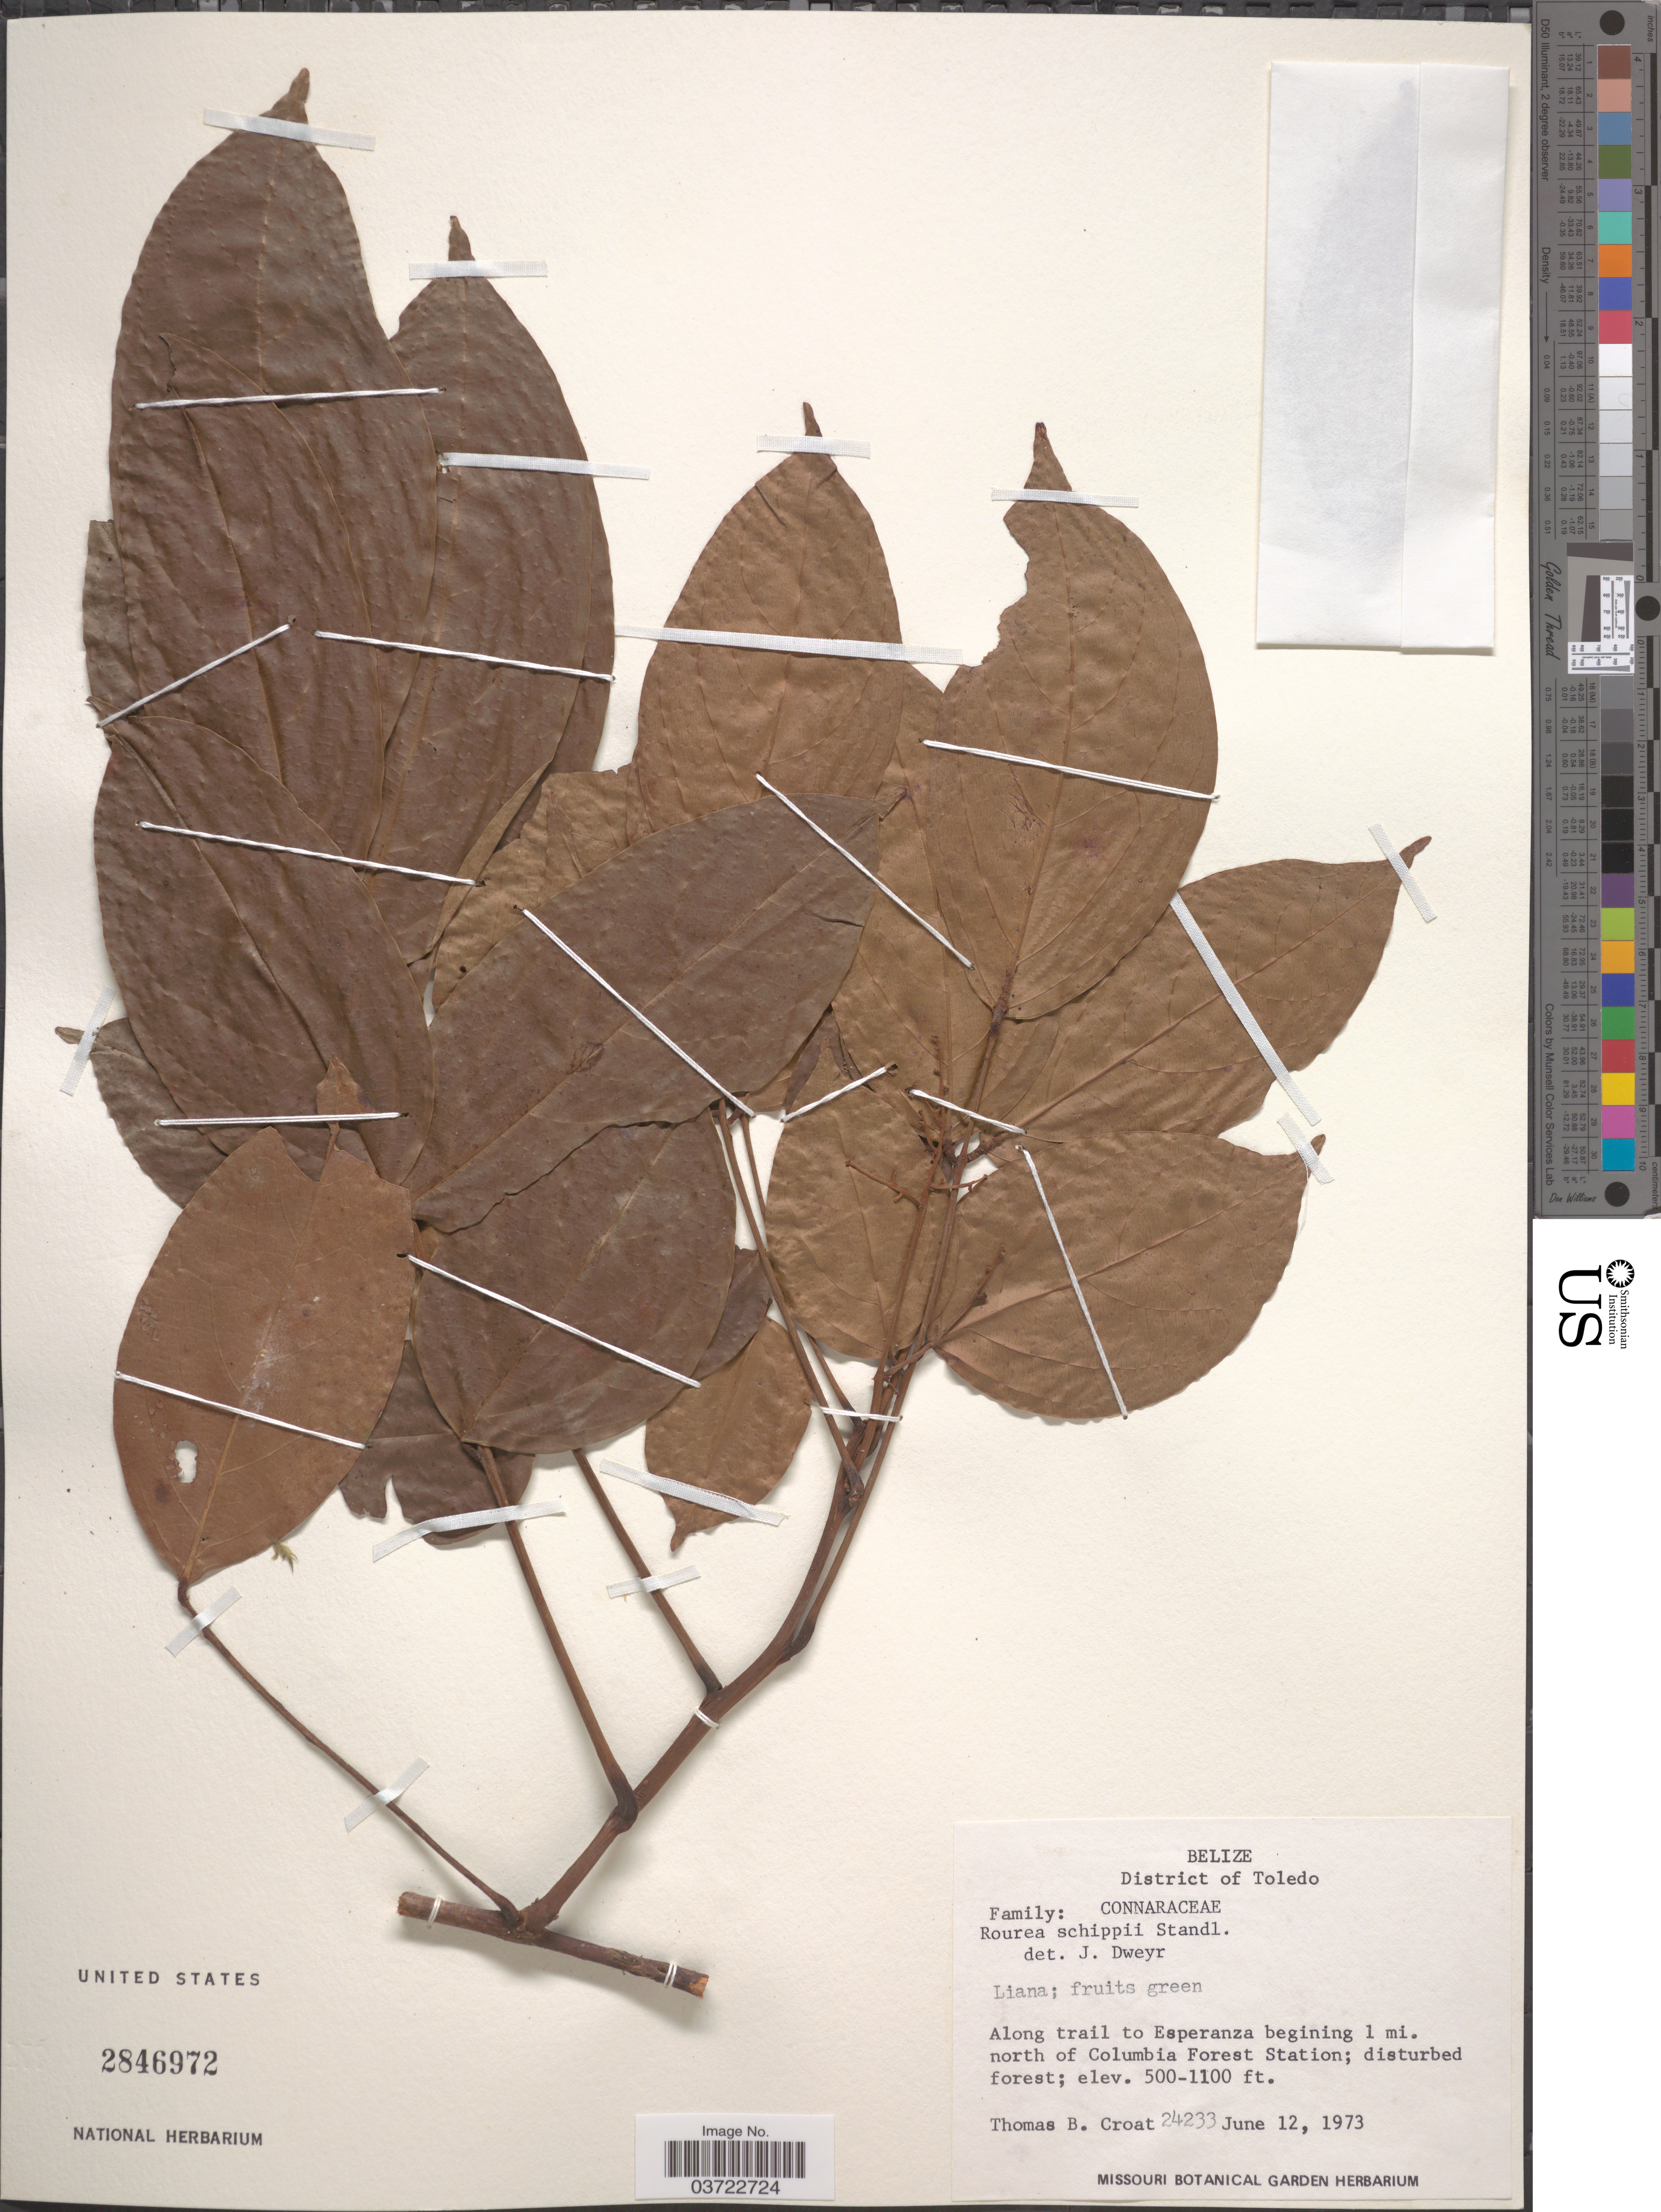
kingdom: Plantae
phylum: Tracheophyta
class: Magnoliopsida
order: Oxalidales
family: Connaraceae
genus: Rourea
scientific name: Rourea schippii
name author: Standl.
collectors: T. B. Croat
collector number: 24233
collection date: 1973-06-12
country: Belize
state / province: Toledo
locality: District of Toledo. Along trail to Esperanza beginning 1 mi. north of Columbia Forest Station.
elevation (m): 152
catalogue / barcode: US 2846972